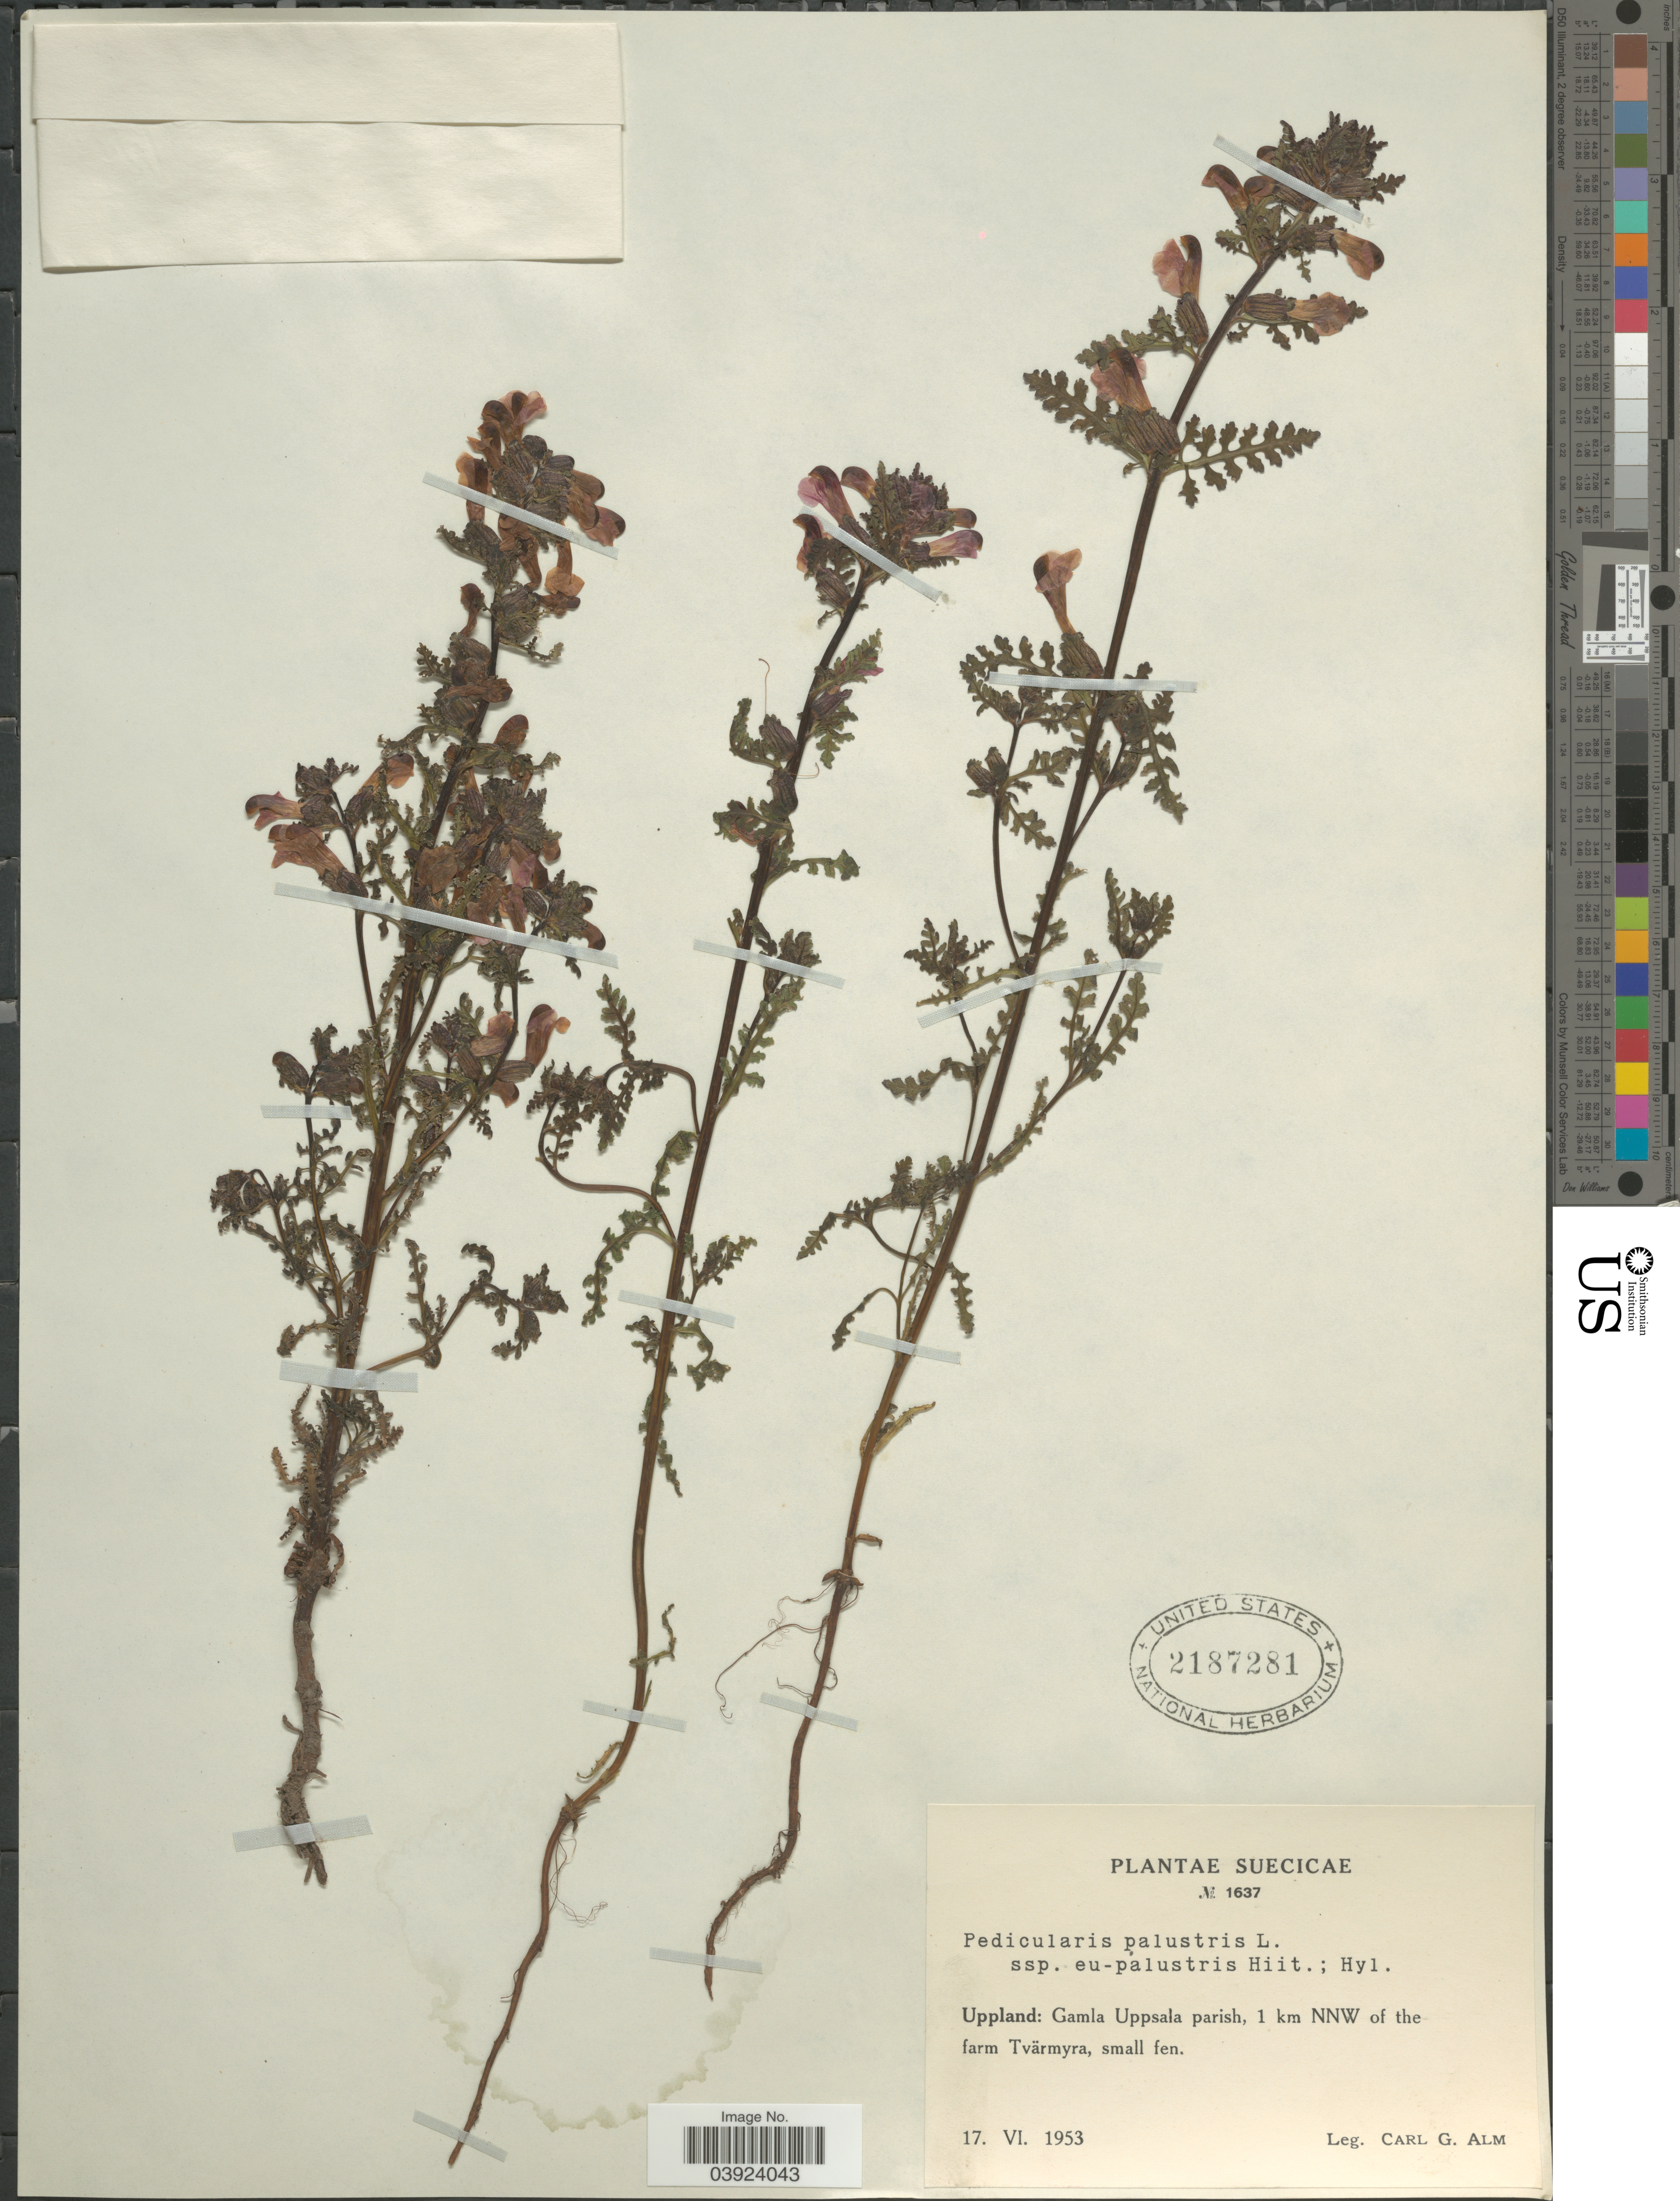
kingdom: Plantae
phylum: Tracheophyta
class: Magnoliopsida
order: Lamiales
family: Orobanchaceae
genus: Pedicularis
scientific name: Pedicularis palustris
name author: L.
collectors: C. G. Alm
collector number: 1637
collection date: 1953-06-17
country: Sweden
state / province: Uppsala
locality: Suecicae. Uppland: Gamla Uppsala parish, 1 km NNW of the farm Tcärmyra.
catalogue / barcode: US 2187281